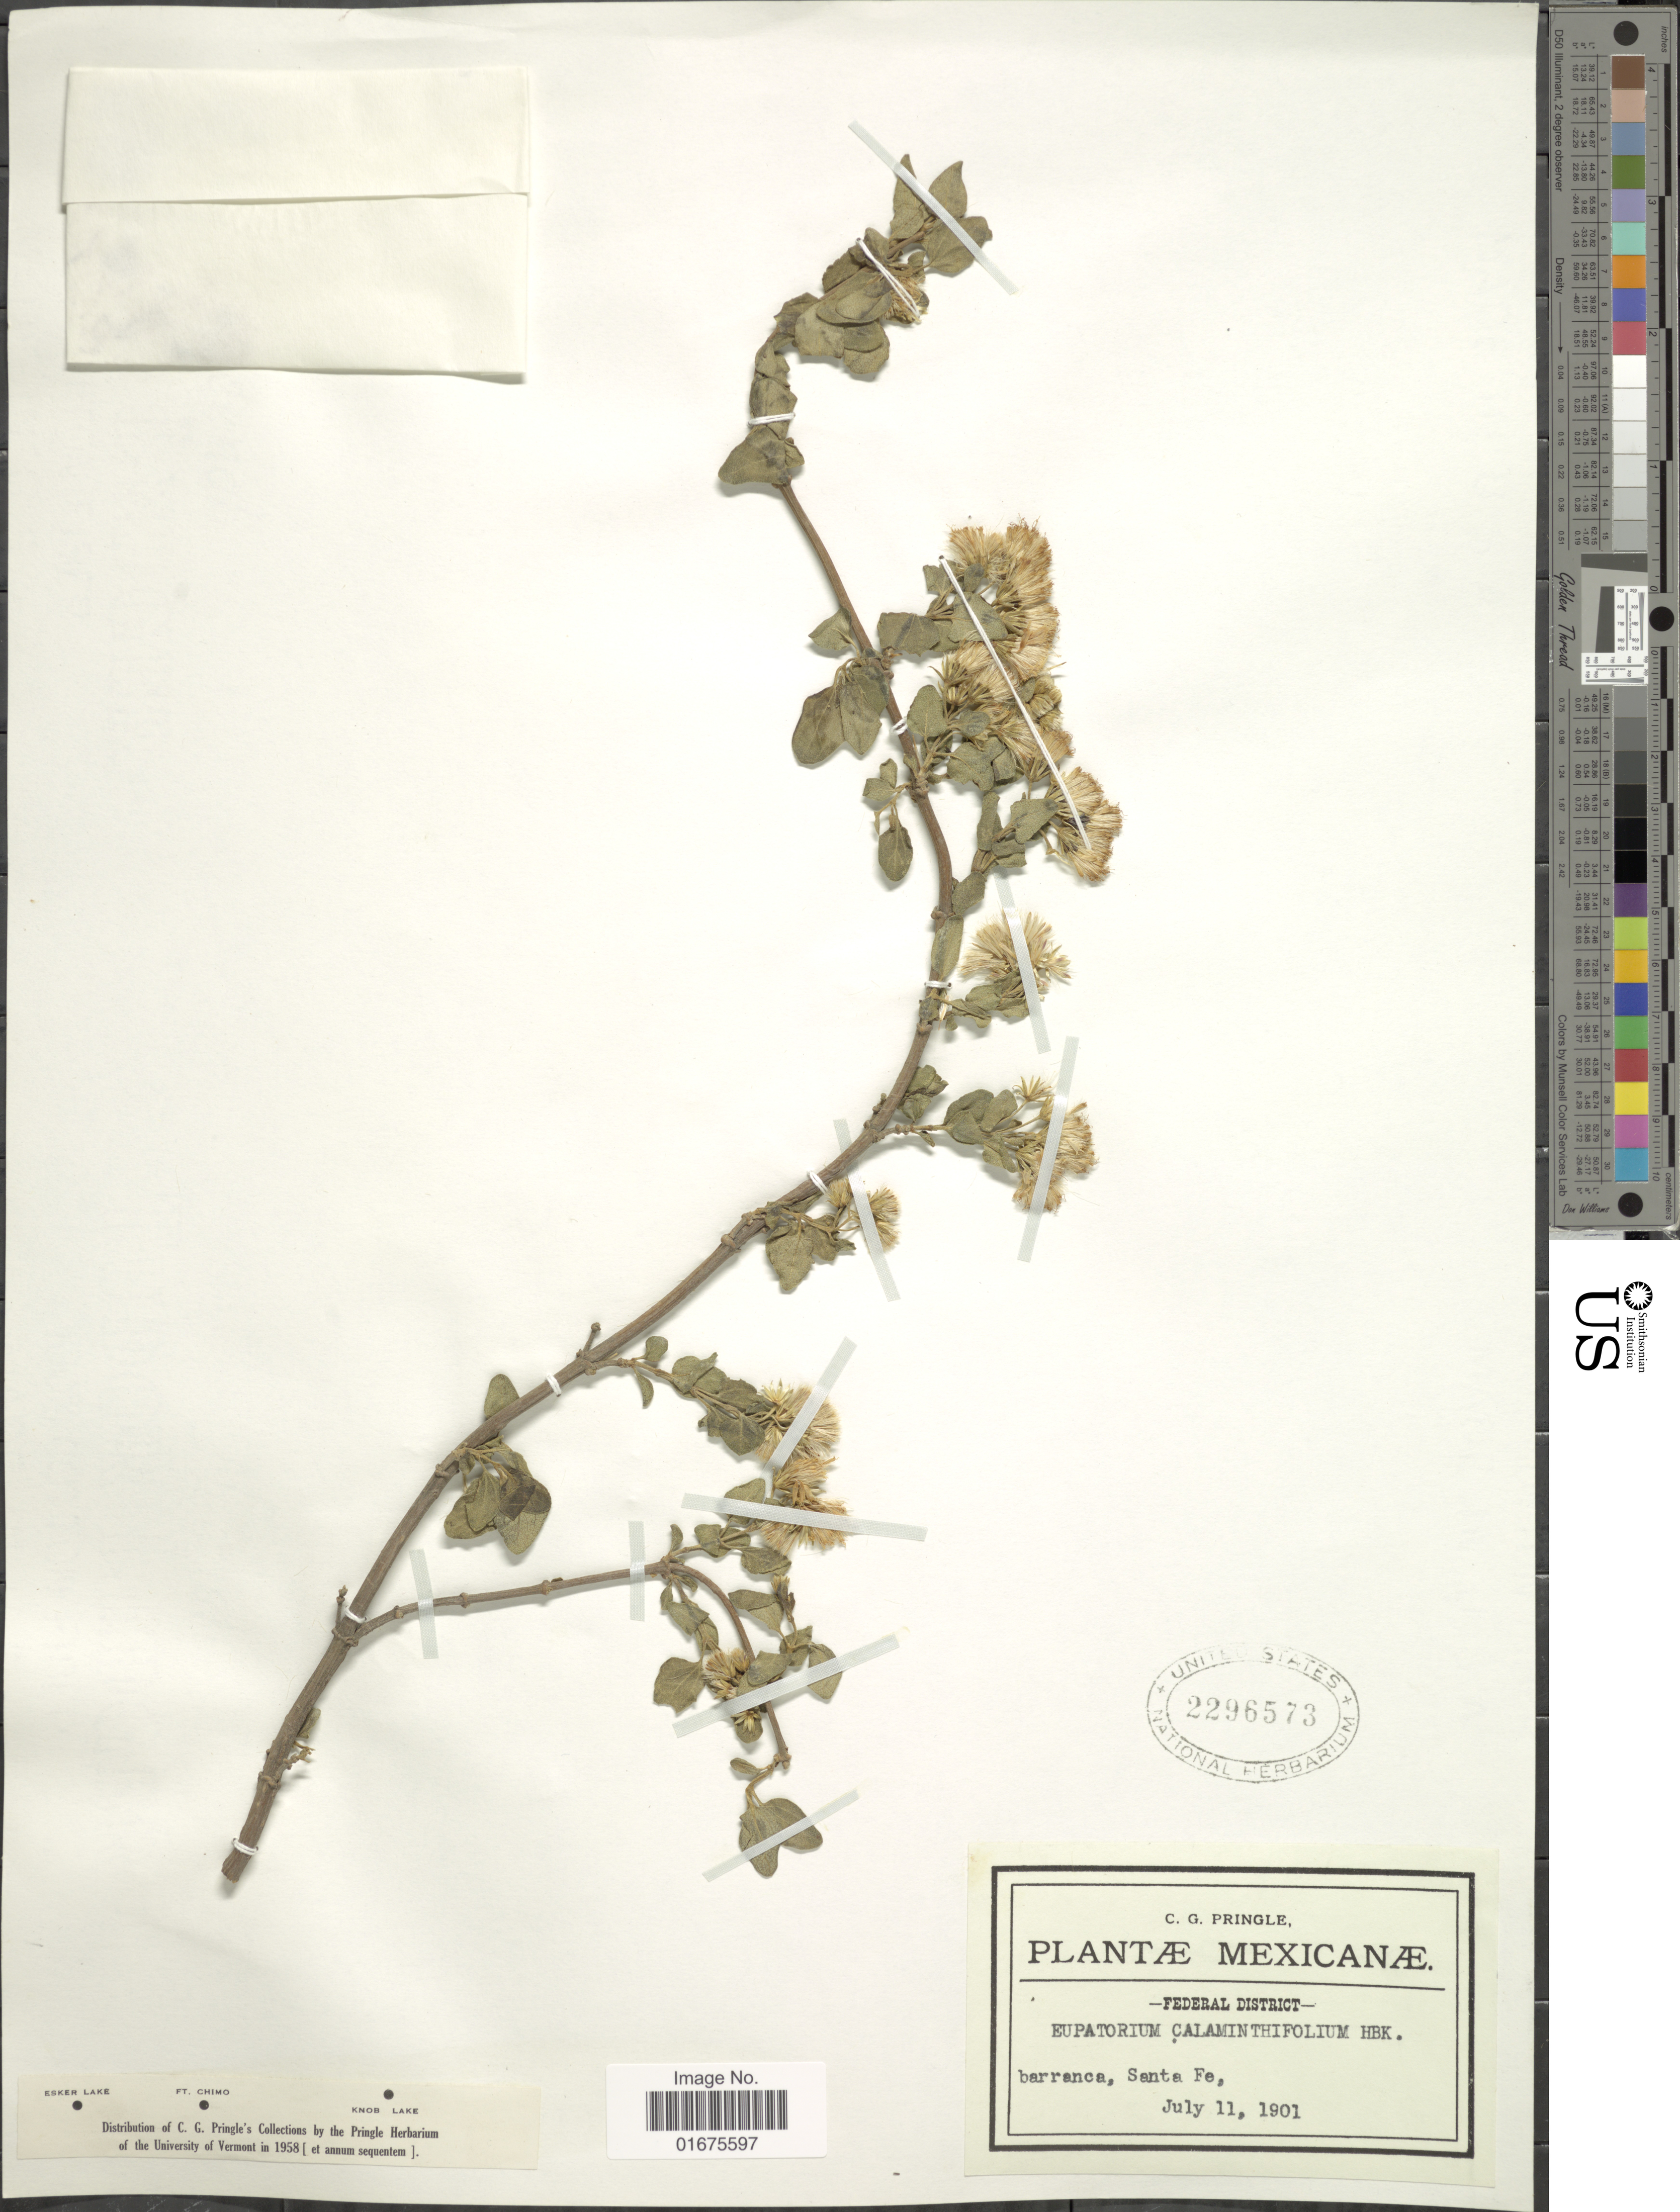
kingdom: Plantae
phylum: Tracheophyta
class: Magnoliopsida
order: Asterales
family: Asteraceae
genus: Ageratina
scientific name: Ageratina calaminthaefolia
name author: (Kunth) R.M. King & H. Rob.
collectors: C. G. Pringle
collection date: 1901-07-11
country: Mexico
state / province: Distrito Federal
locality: Barranca, Sante Fe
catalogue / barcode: US 2296573